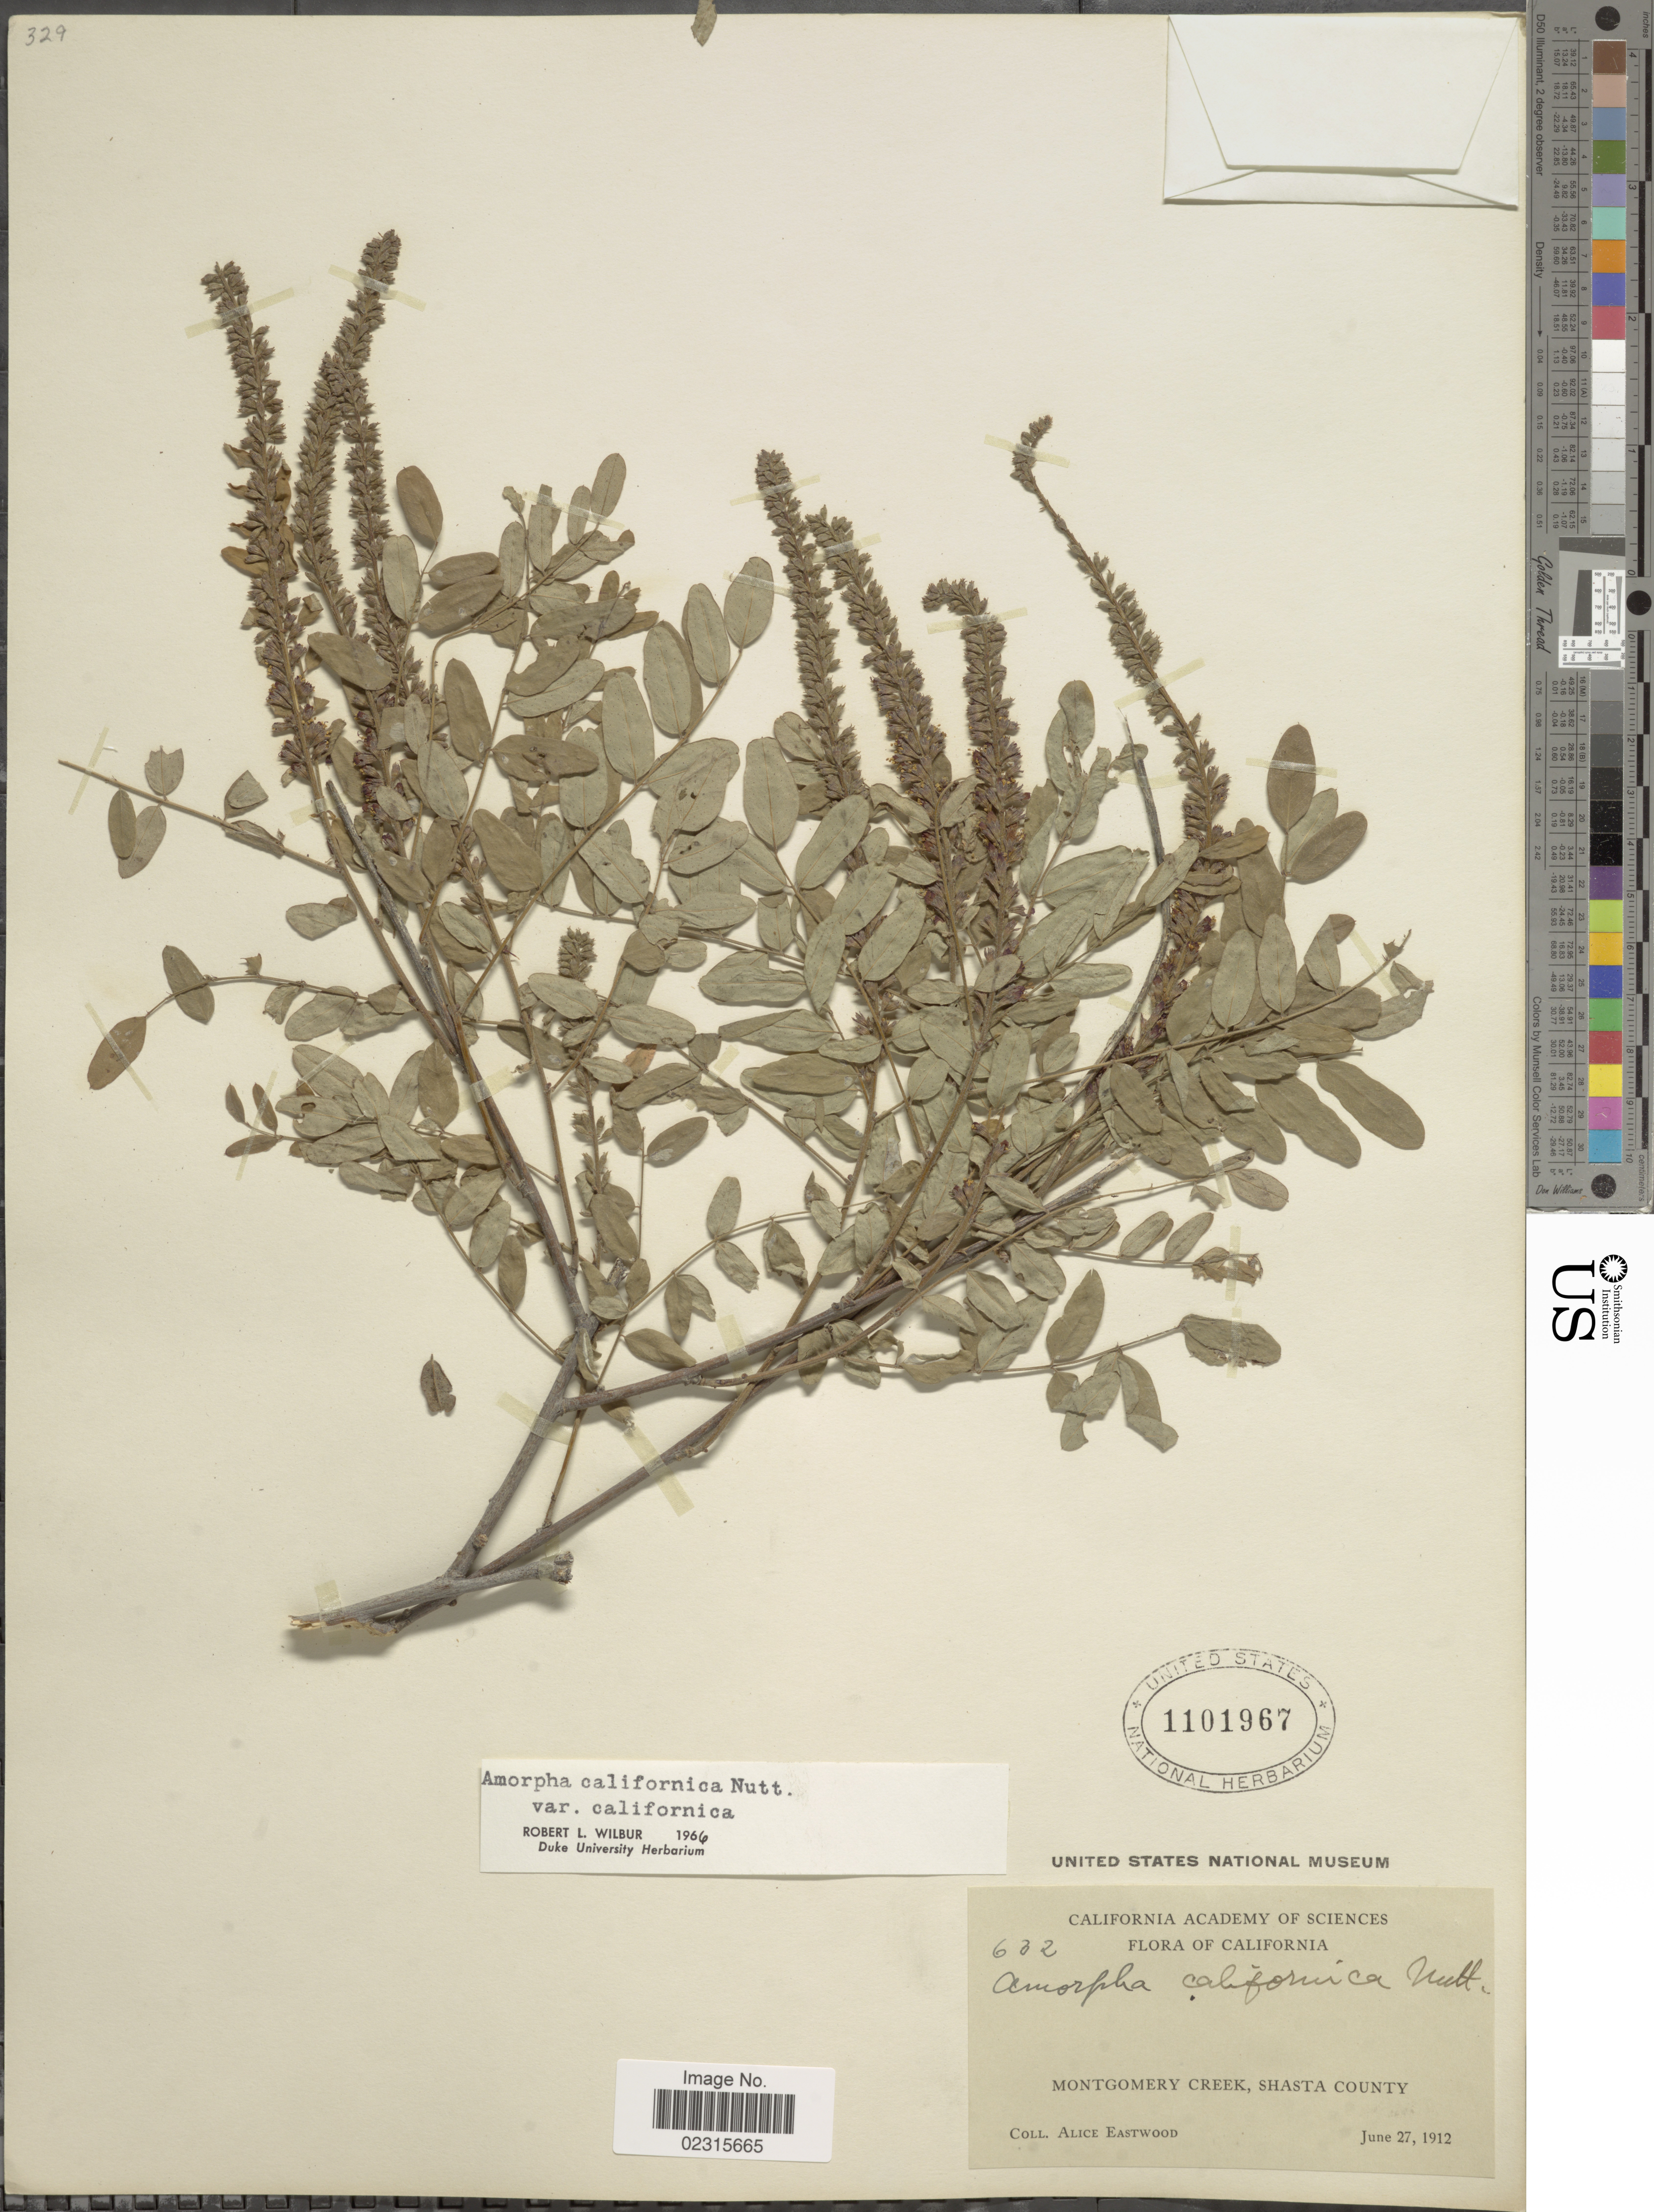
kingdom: Plantae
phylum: Tracheophyta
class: Magnoliopsida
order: Fabales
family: Fabaceae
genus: Amorpha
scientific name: Amorpha californica var. californica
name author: Nutt.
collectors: A. Eastwood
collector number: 632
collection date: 1912-06-27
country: United States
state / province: California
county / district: Shasta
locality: Montogomery Creek, Shasta County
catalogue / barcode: US 1101967